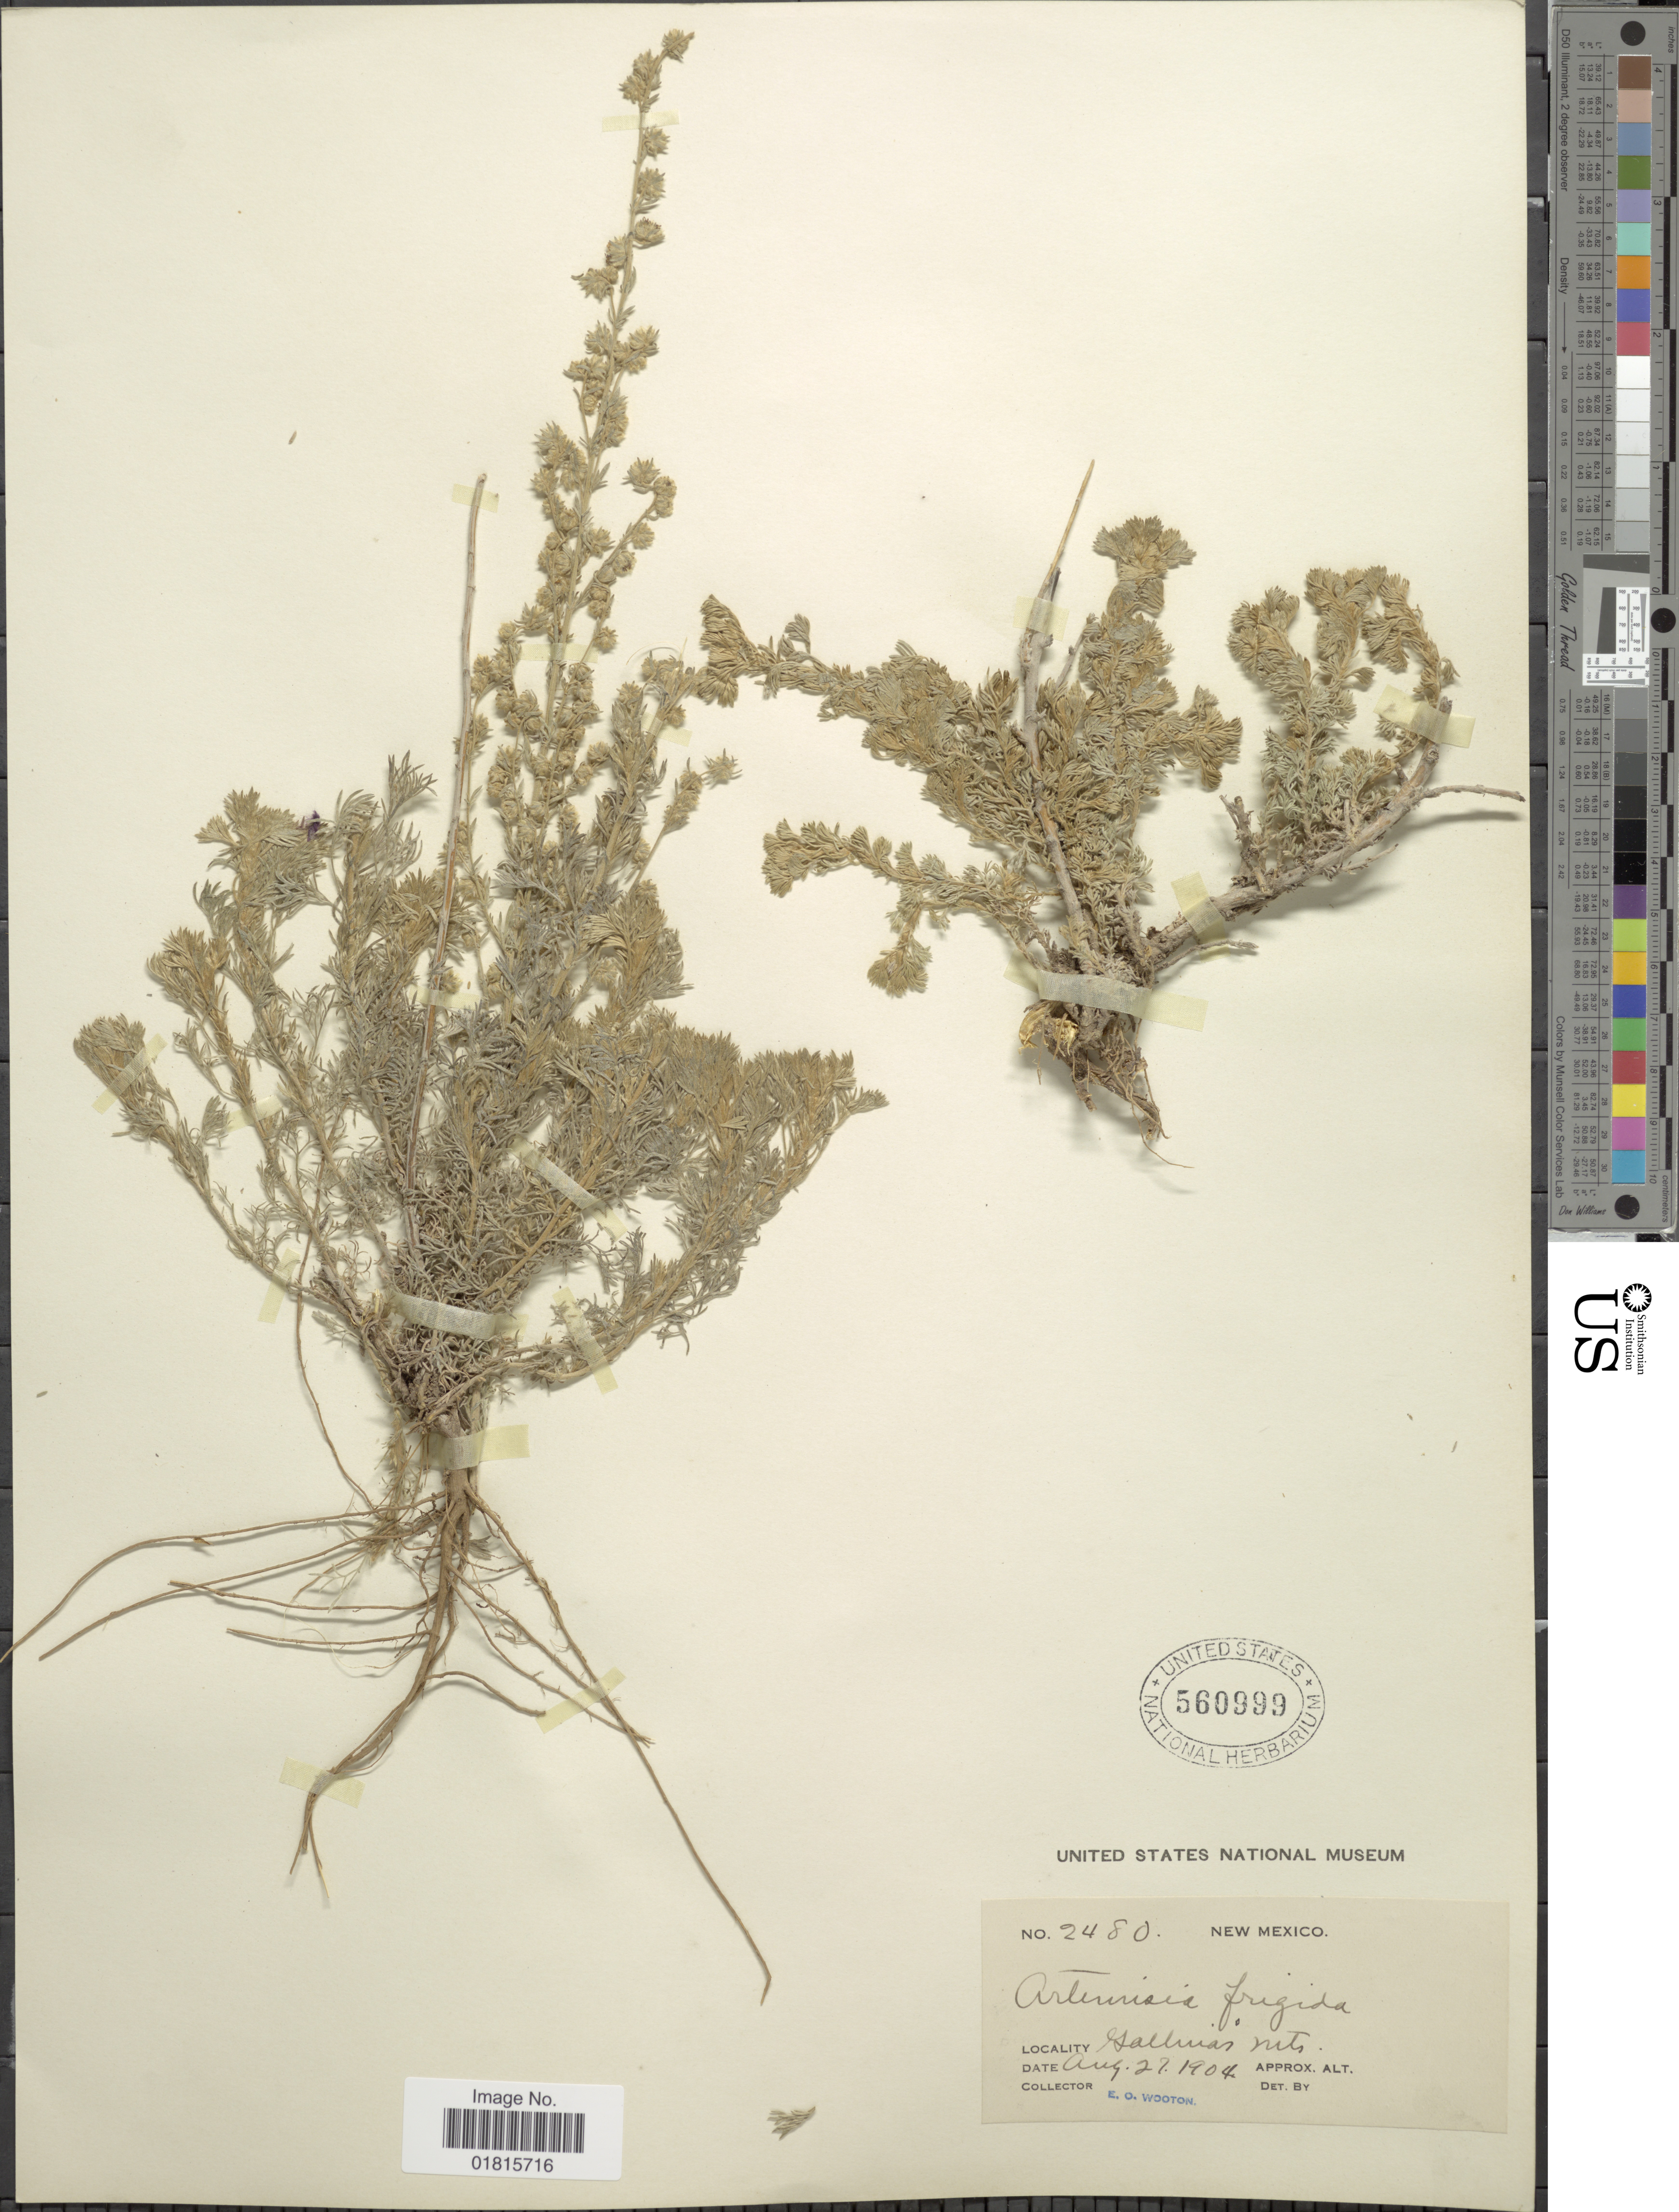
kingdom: Plantae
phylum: Tracheophyta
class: Magnoliopsida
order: Asterales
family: Asteraceae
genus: Artemisia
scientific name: Artemisia frigida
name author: Willd.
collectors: E. O. Wooton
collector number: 2480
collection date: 1904-08-27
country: United States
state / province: New Mexico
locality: Gallinas Mts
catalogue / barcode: US 560999